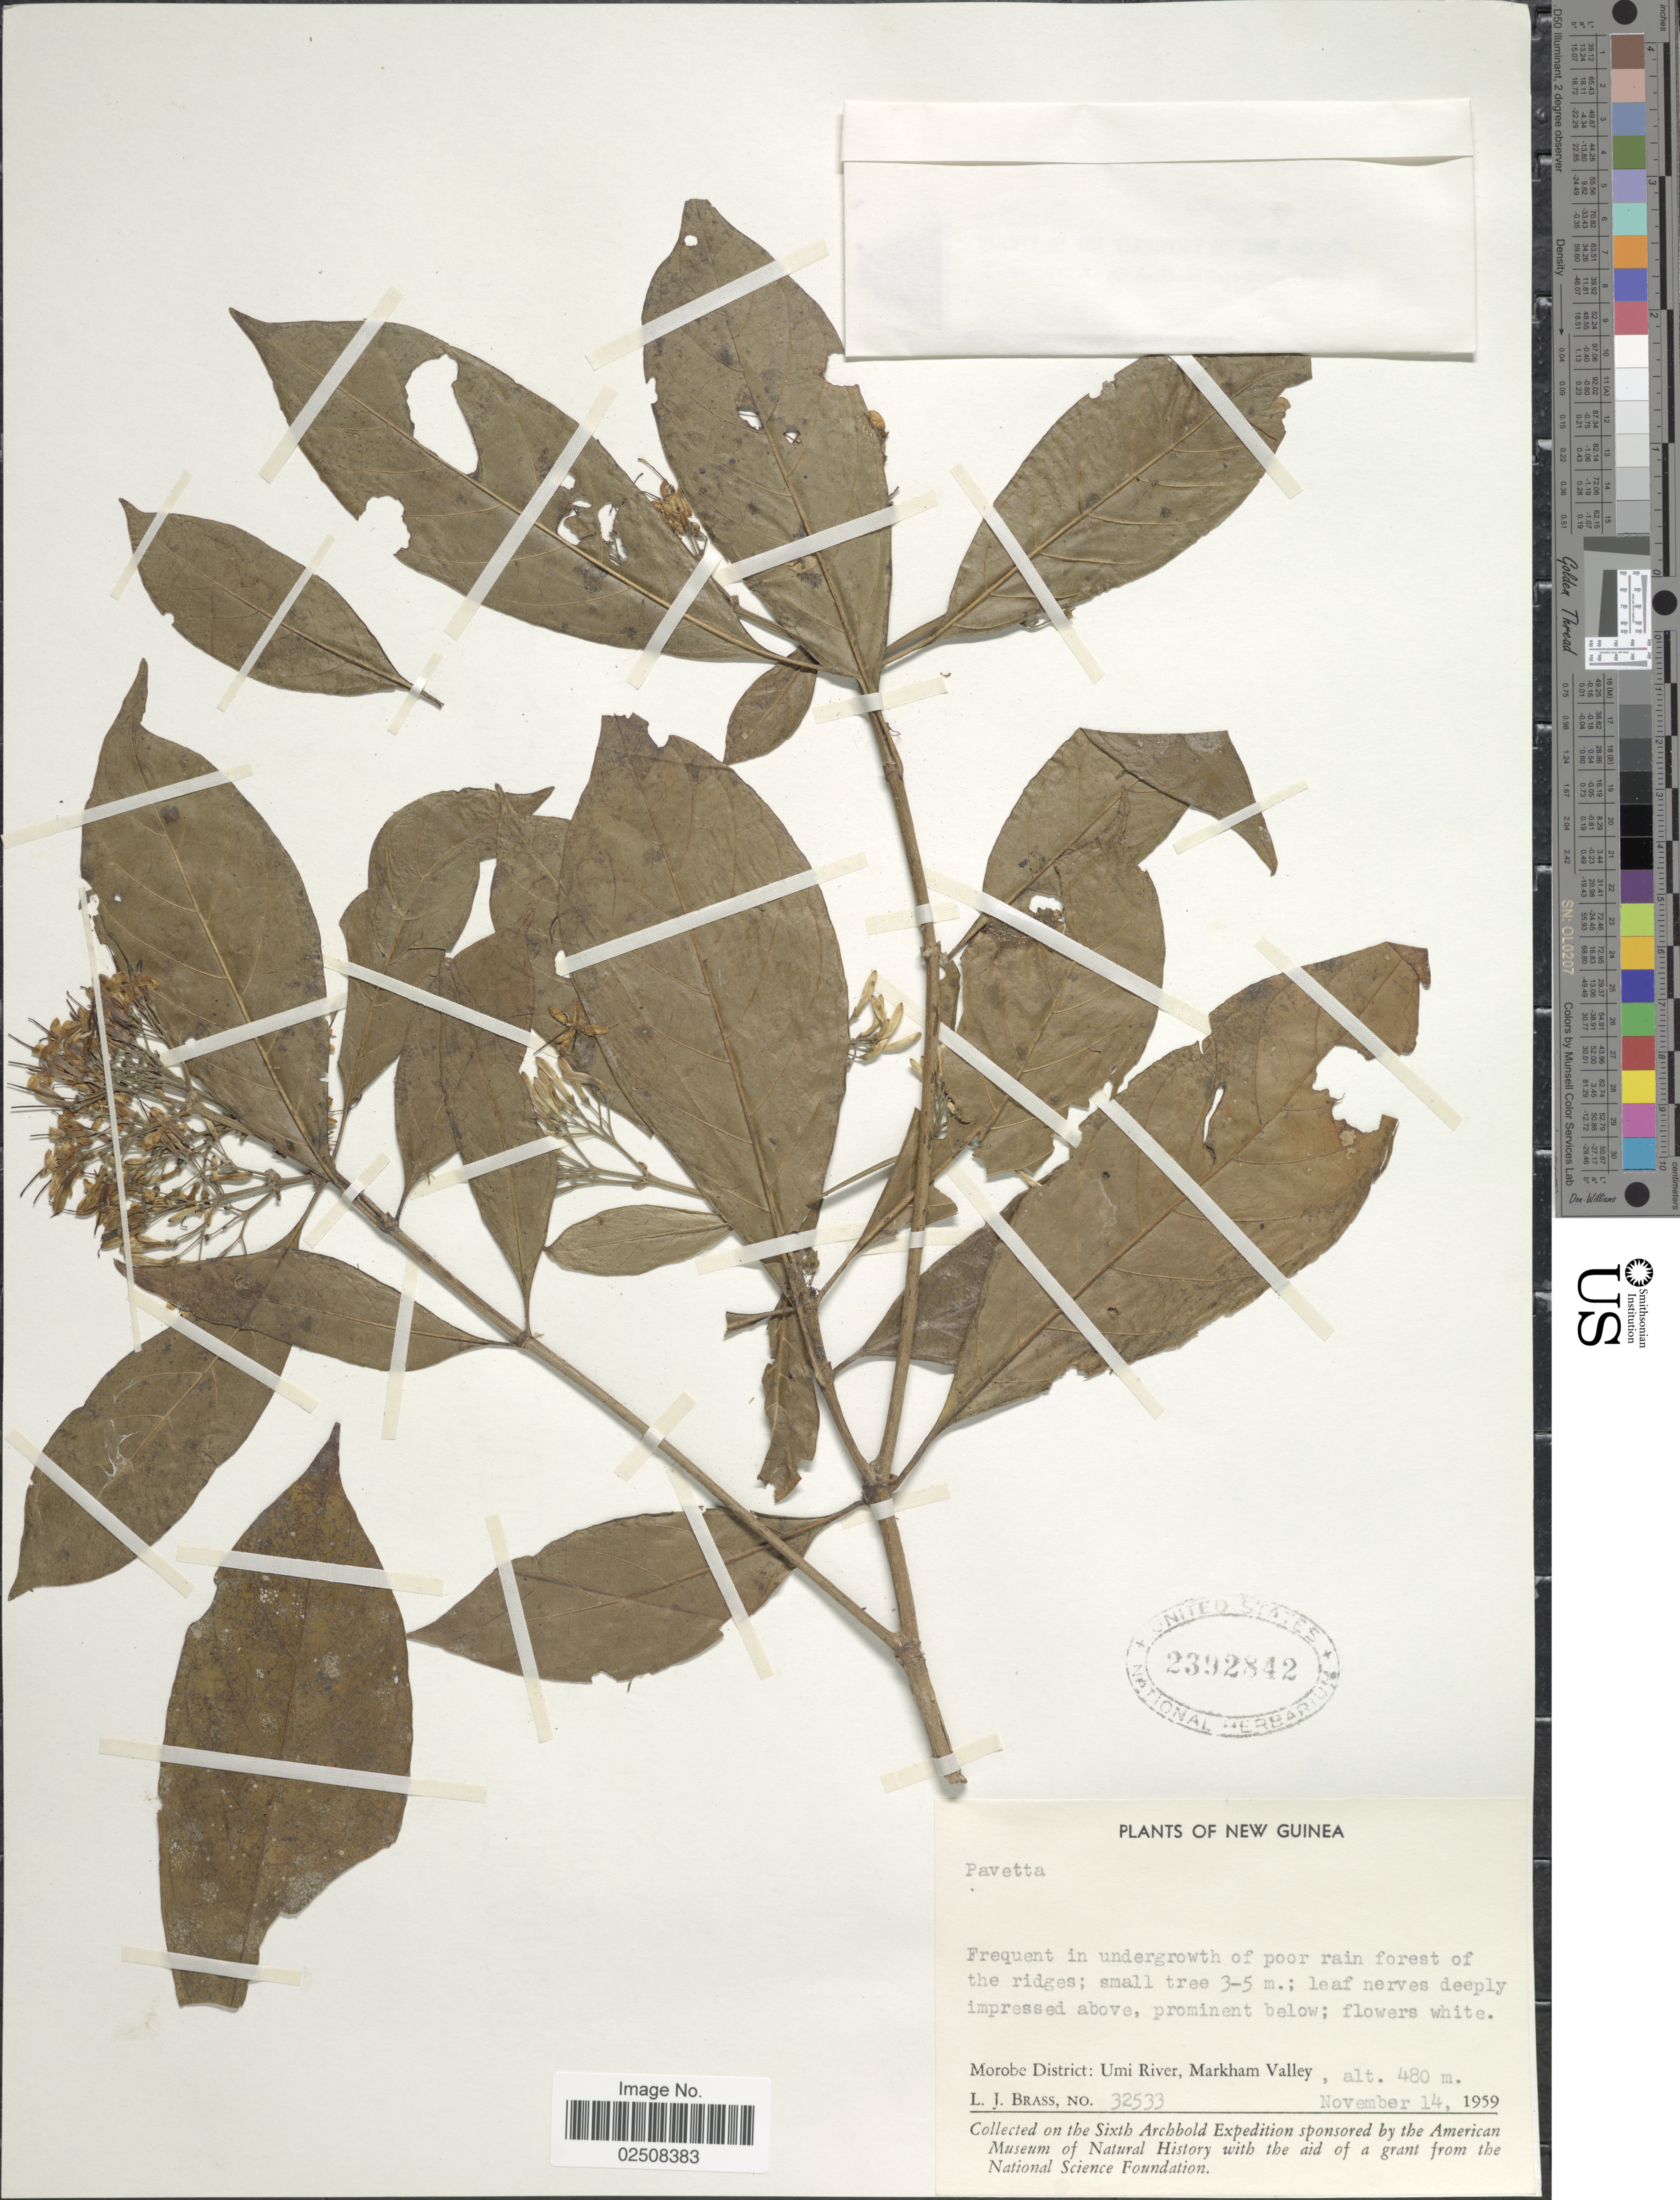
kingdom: Plantae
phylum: Tracheophyta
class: Magnoliopsida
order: Gentianales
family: Rubiaceae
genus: Pavetta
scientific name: Pavetta sp.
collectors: L. J. Brass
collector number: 32533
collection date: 1959-11-14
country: Papua New Guinea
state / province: Morobe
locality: Frequent in undergrowth of poor rain forest of the ridges, Morobe District: Umi River, Markham Valley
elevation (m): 480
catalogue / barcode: US 2392842